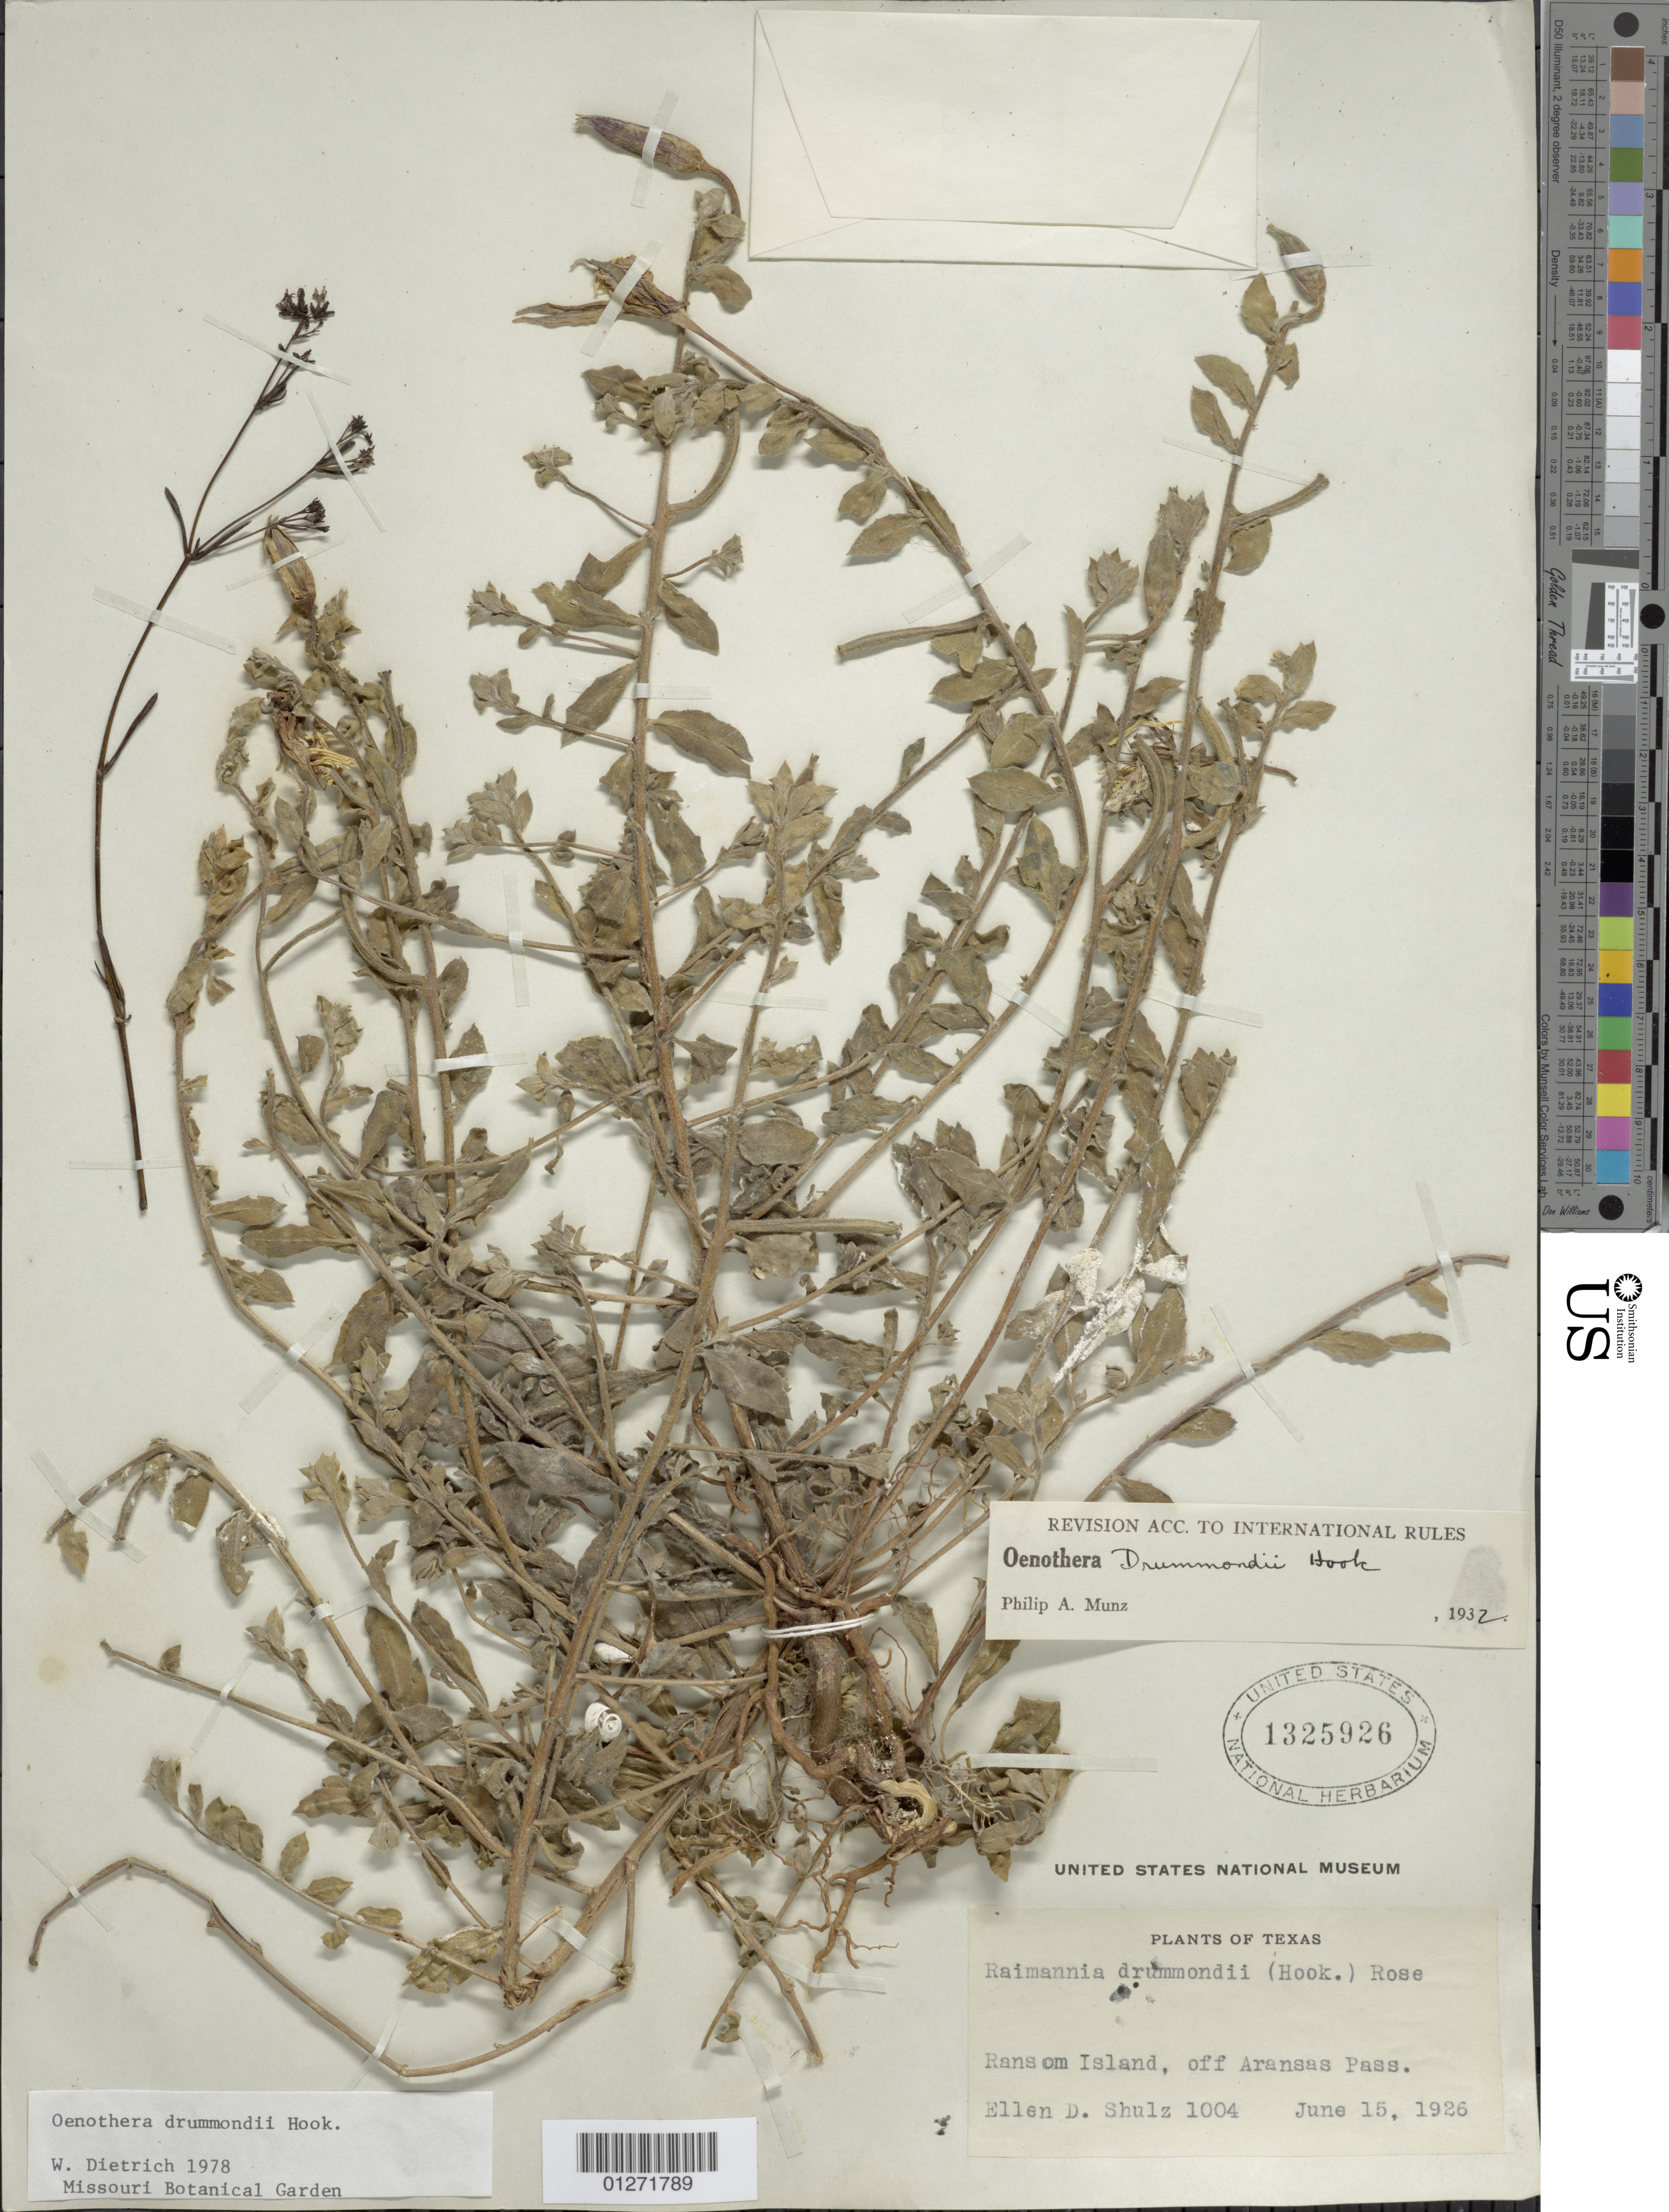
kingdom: Plantae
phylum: Tracheophyta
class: Magnoliopsida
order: Myrtales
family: Onagraceae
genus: Oenothera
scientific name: Oenothera drummondii subsp. drummondii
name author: Hook.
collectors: E. Shulz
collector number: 1004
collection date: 1925-06-15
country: United States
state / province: Texas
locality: Ransom Island, off Aransas Pass.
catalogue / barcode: US 1325926